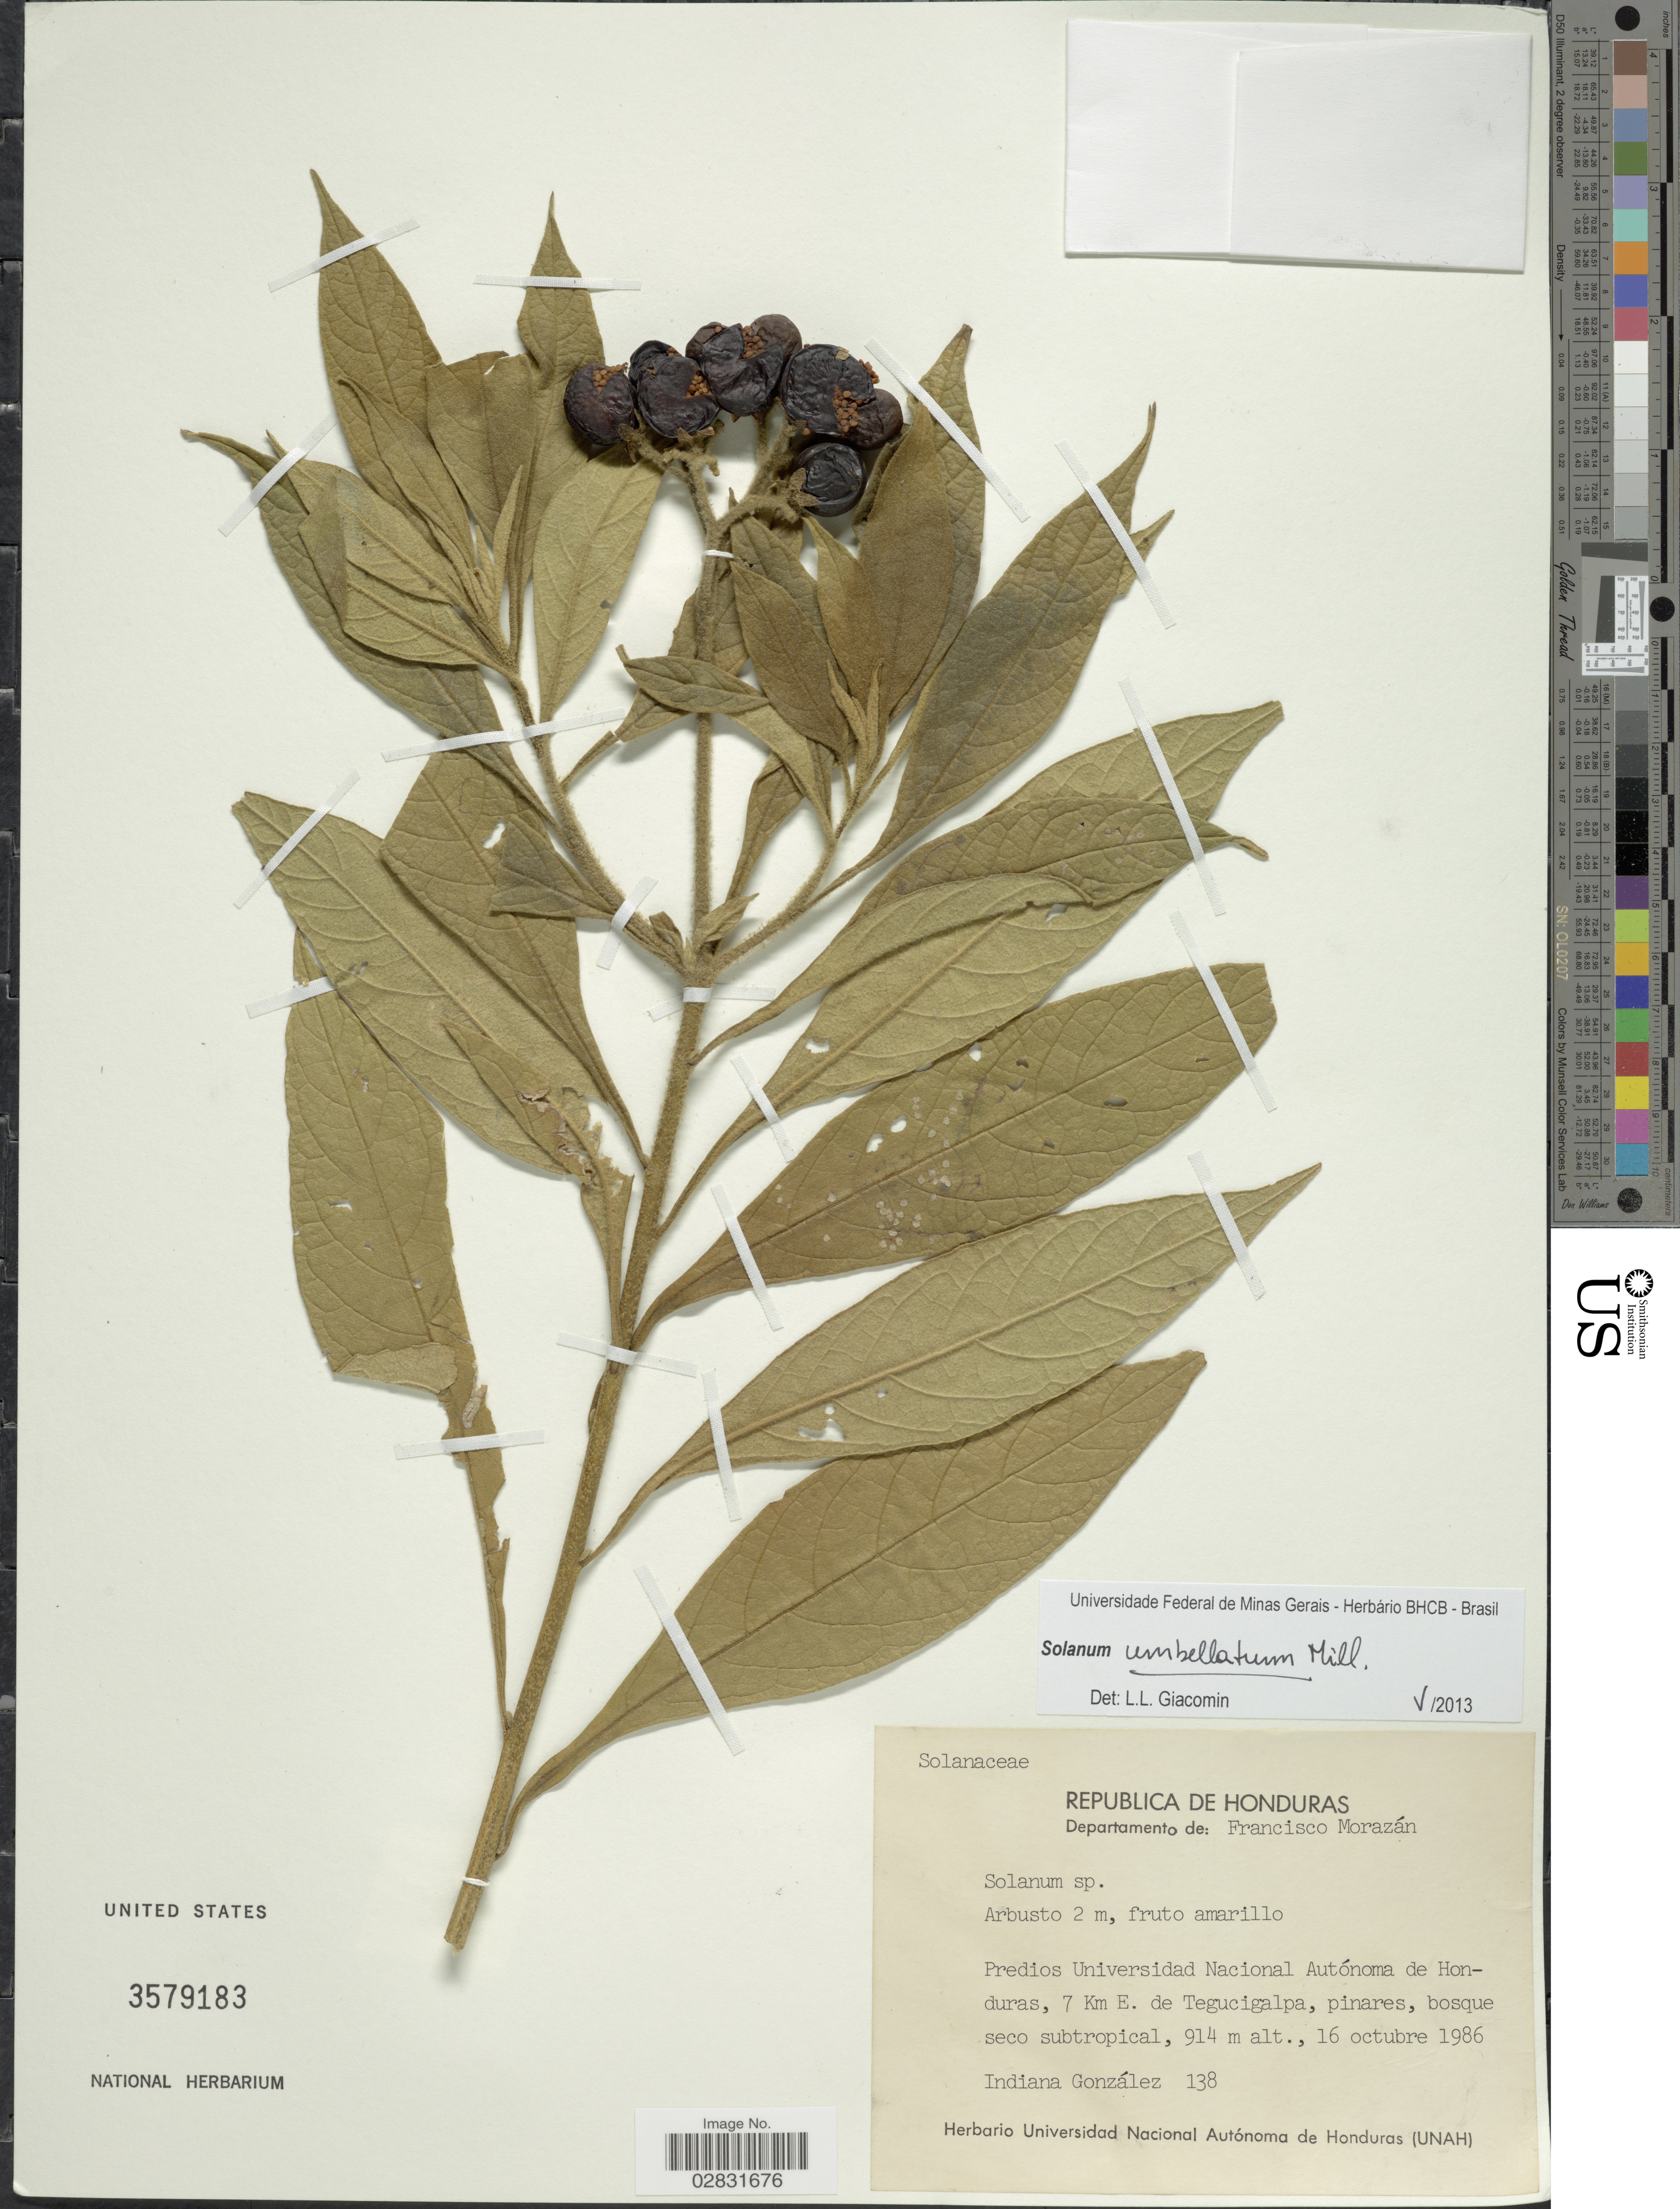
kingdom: Plantae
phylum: Tracheophyta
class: Magnoliopsida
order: Solanales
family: Solanaceae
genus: Solanum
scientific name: Solanum umbellatum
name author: Mill.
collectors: I. González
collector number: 138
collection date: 1986-10-16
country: Honduras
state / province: Fco. Morazán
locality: Departamento de: Francisco Morazán. Predios Universidad Nacional Autónoma de Honduras, 7 Km. E. de Tegucigalpa.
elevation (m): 914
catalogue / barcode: US 3579183